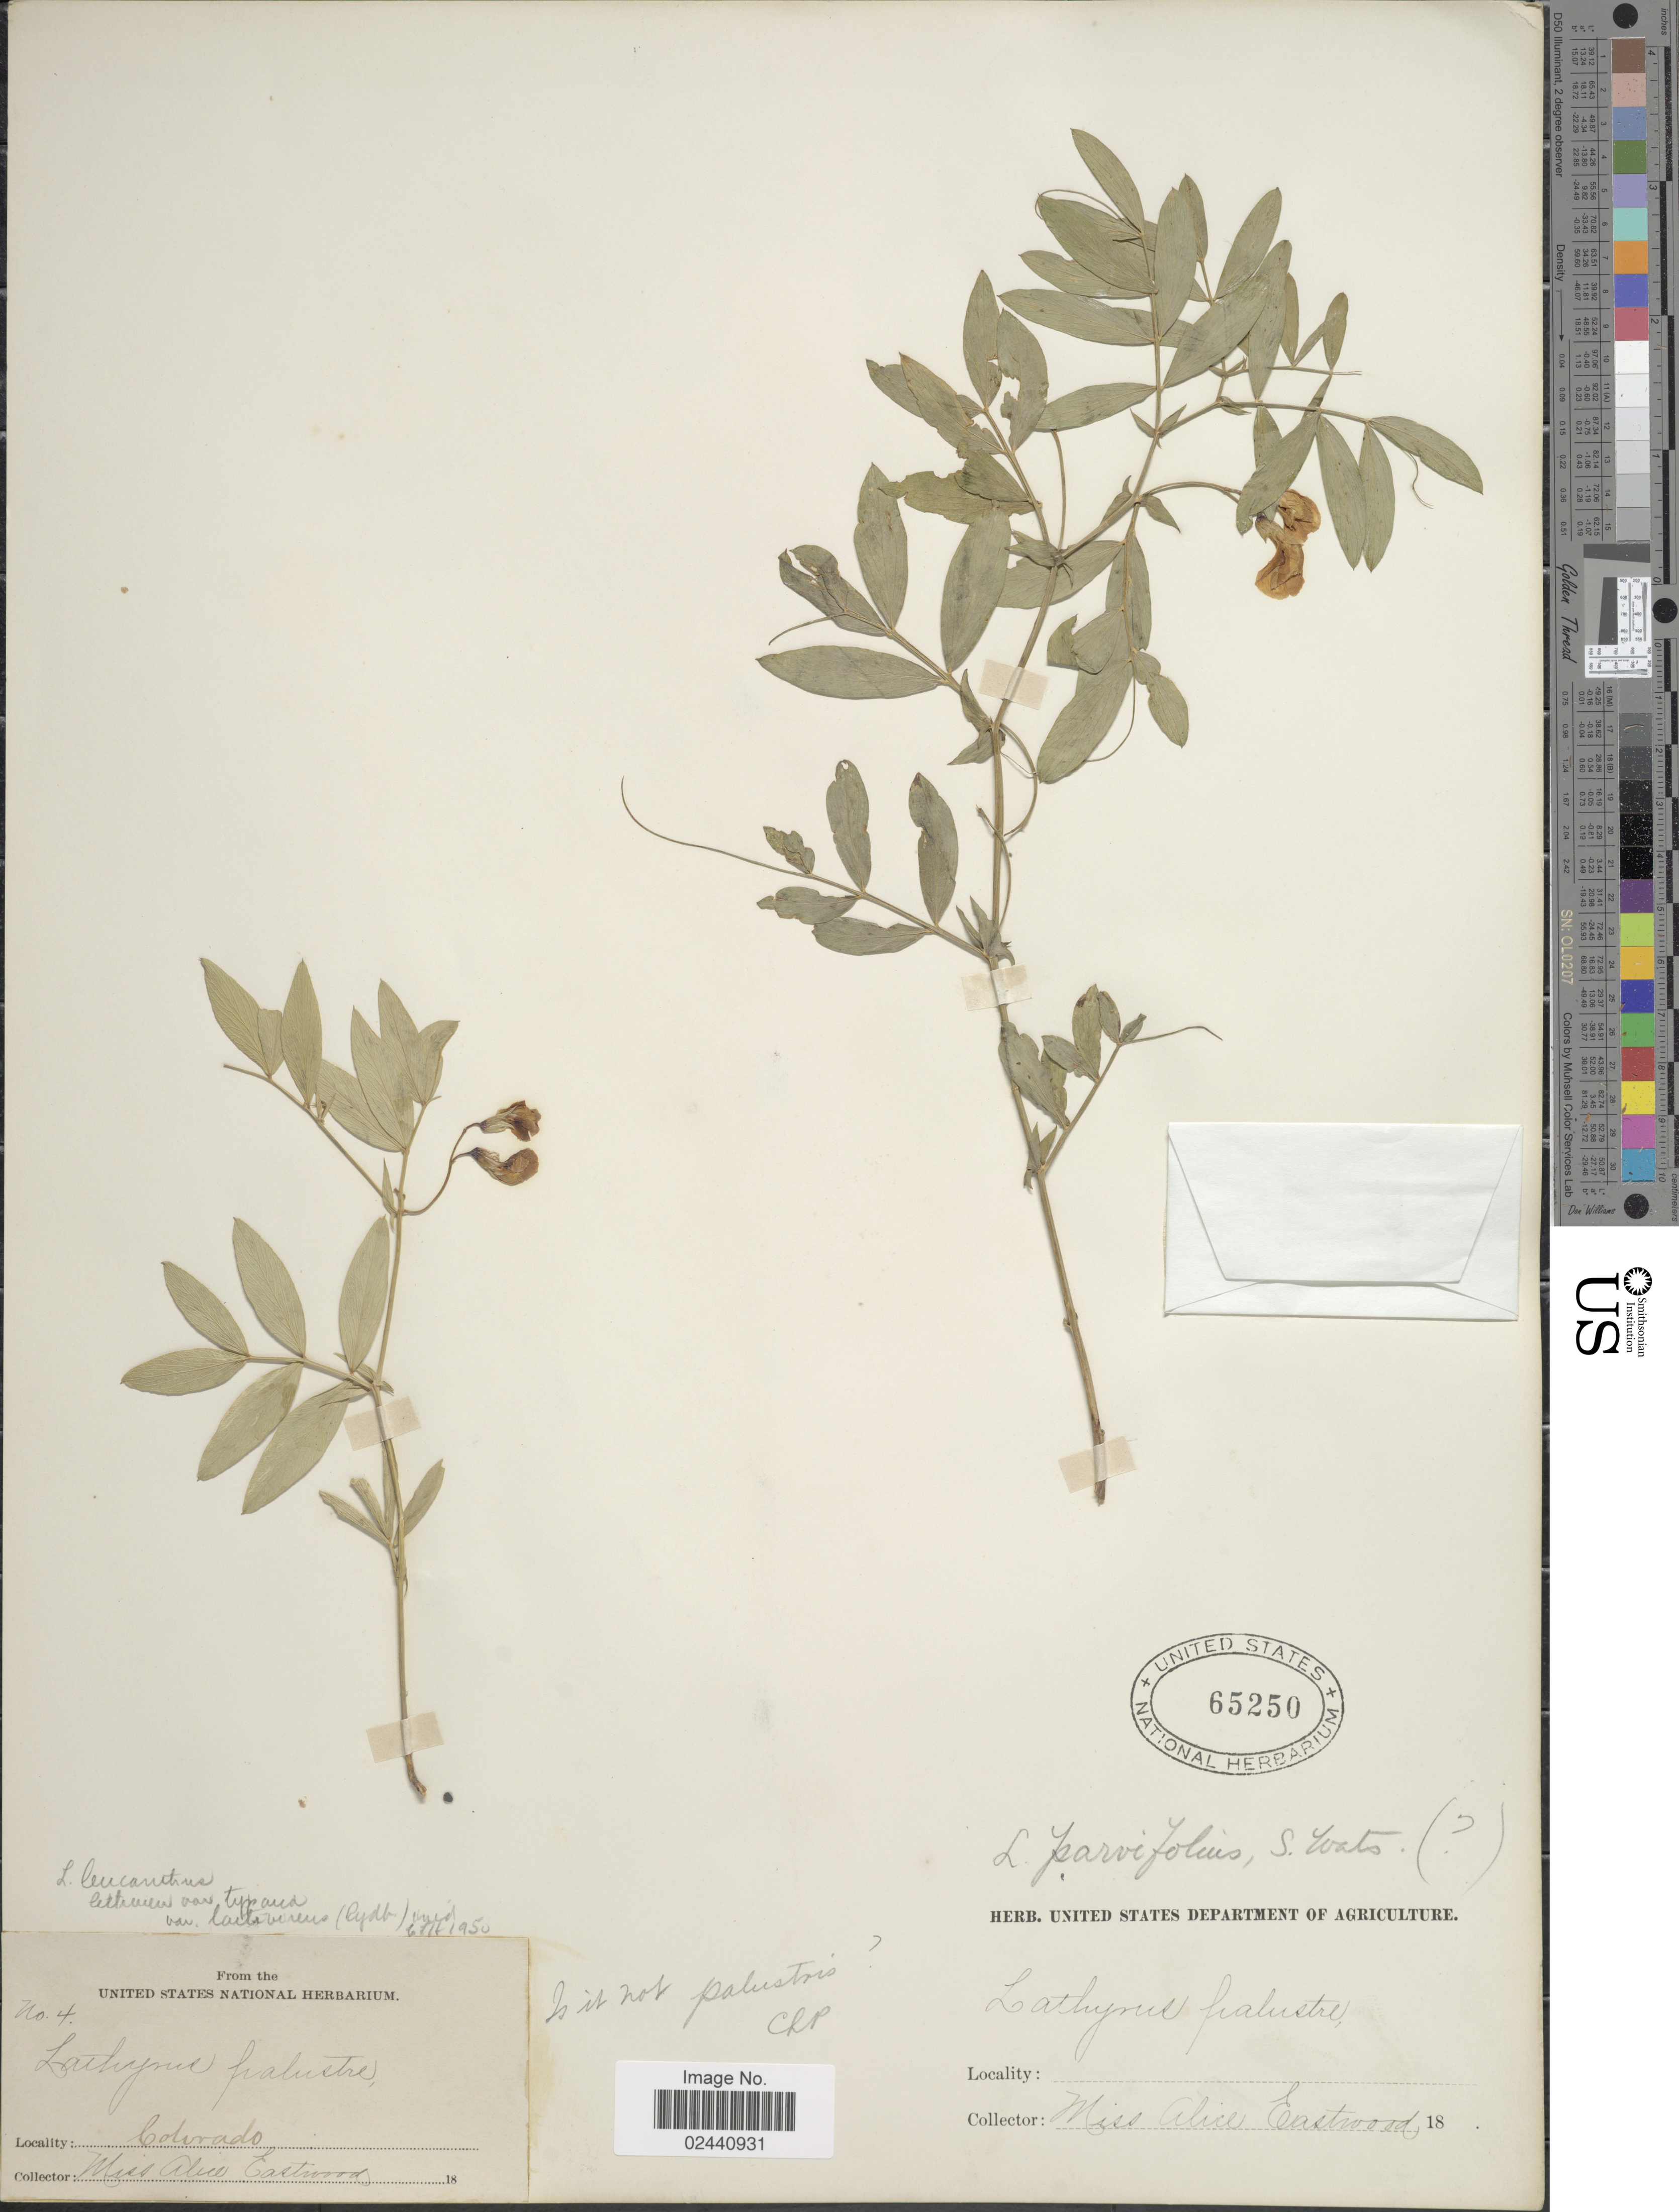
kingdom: Plantae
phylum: Tracheophyta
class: Magnoliopsida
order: Fabales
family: Fabaceae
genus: Lathyrus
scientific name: Lathyrus leucanthus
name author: Rydb.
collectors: A. Eastwood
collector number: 4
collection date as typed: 18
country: United States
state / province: Colorado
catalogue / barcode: US 65250